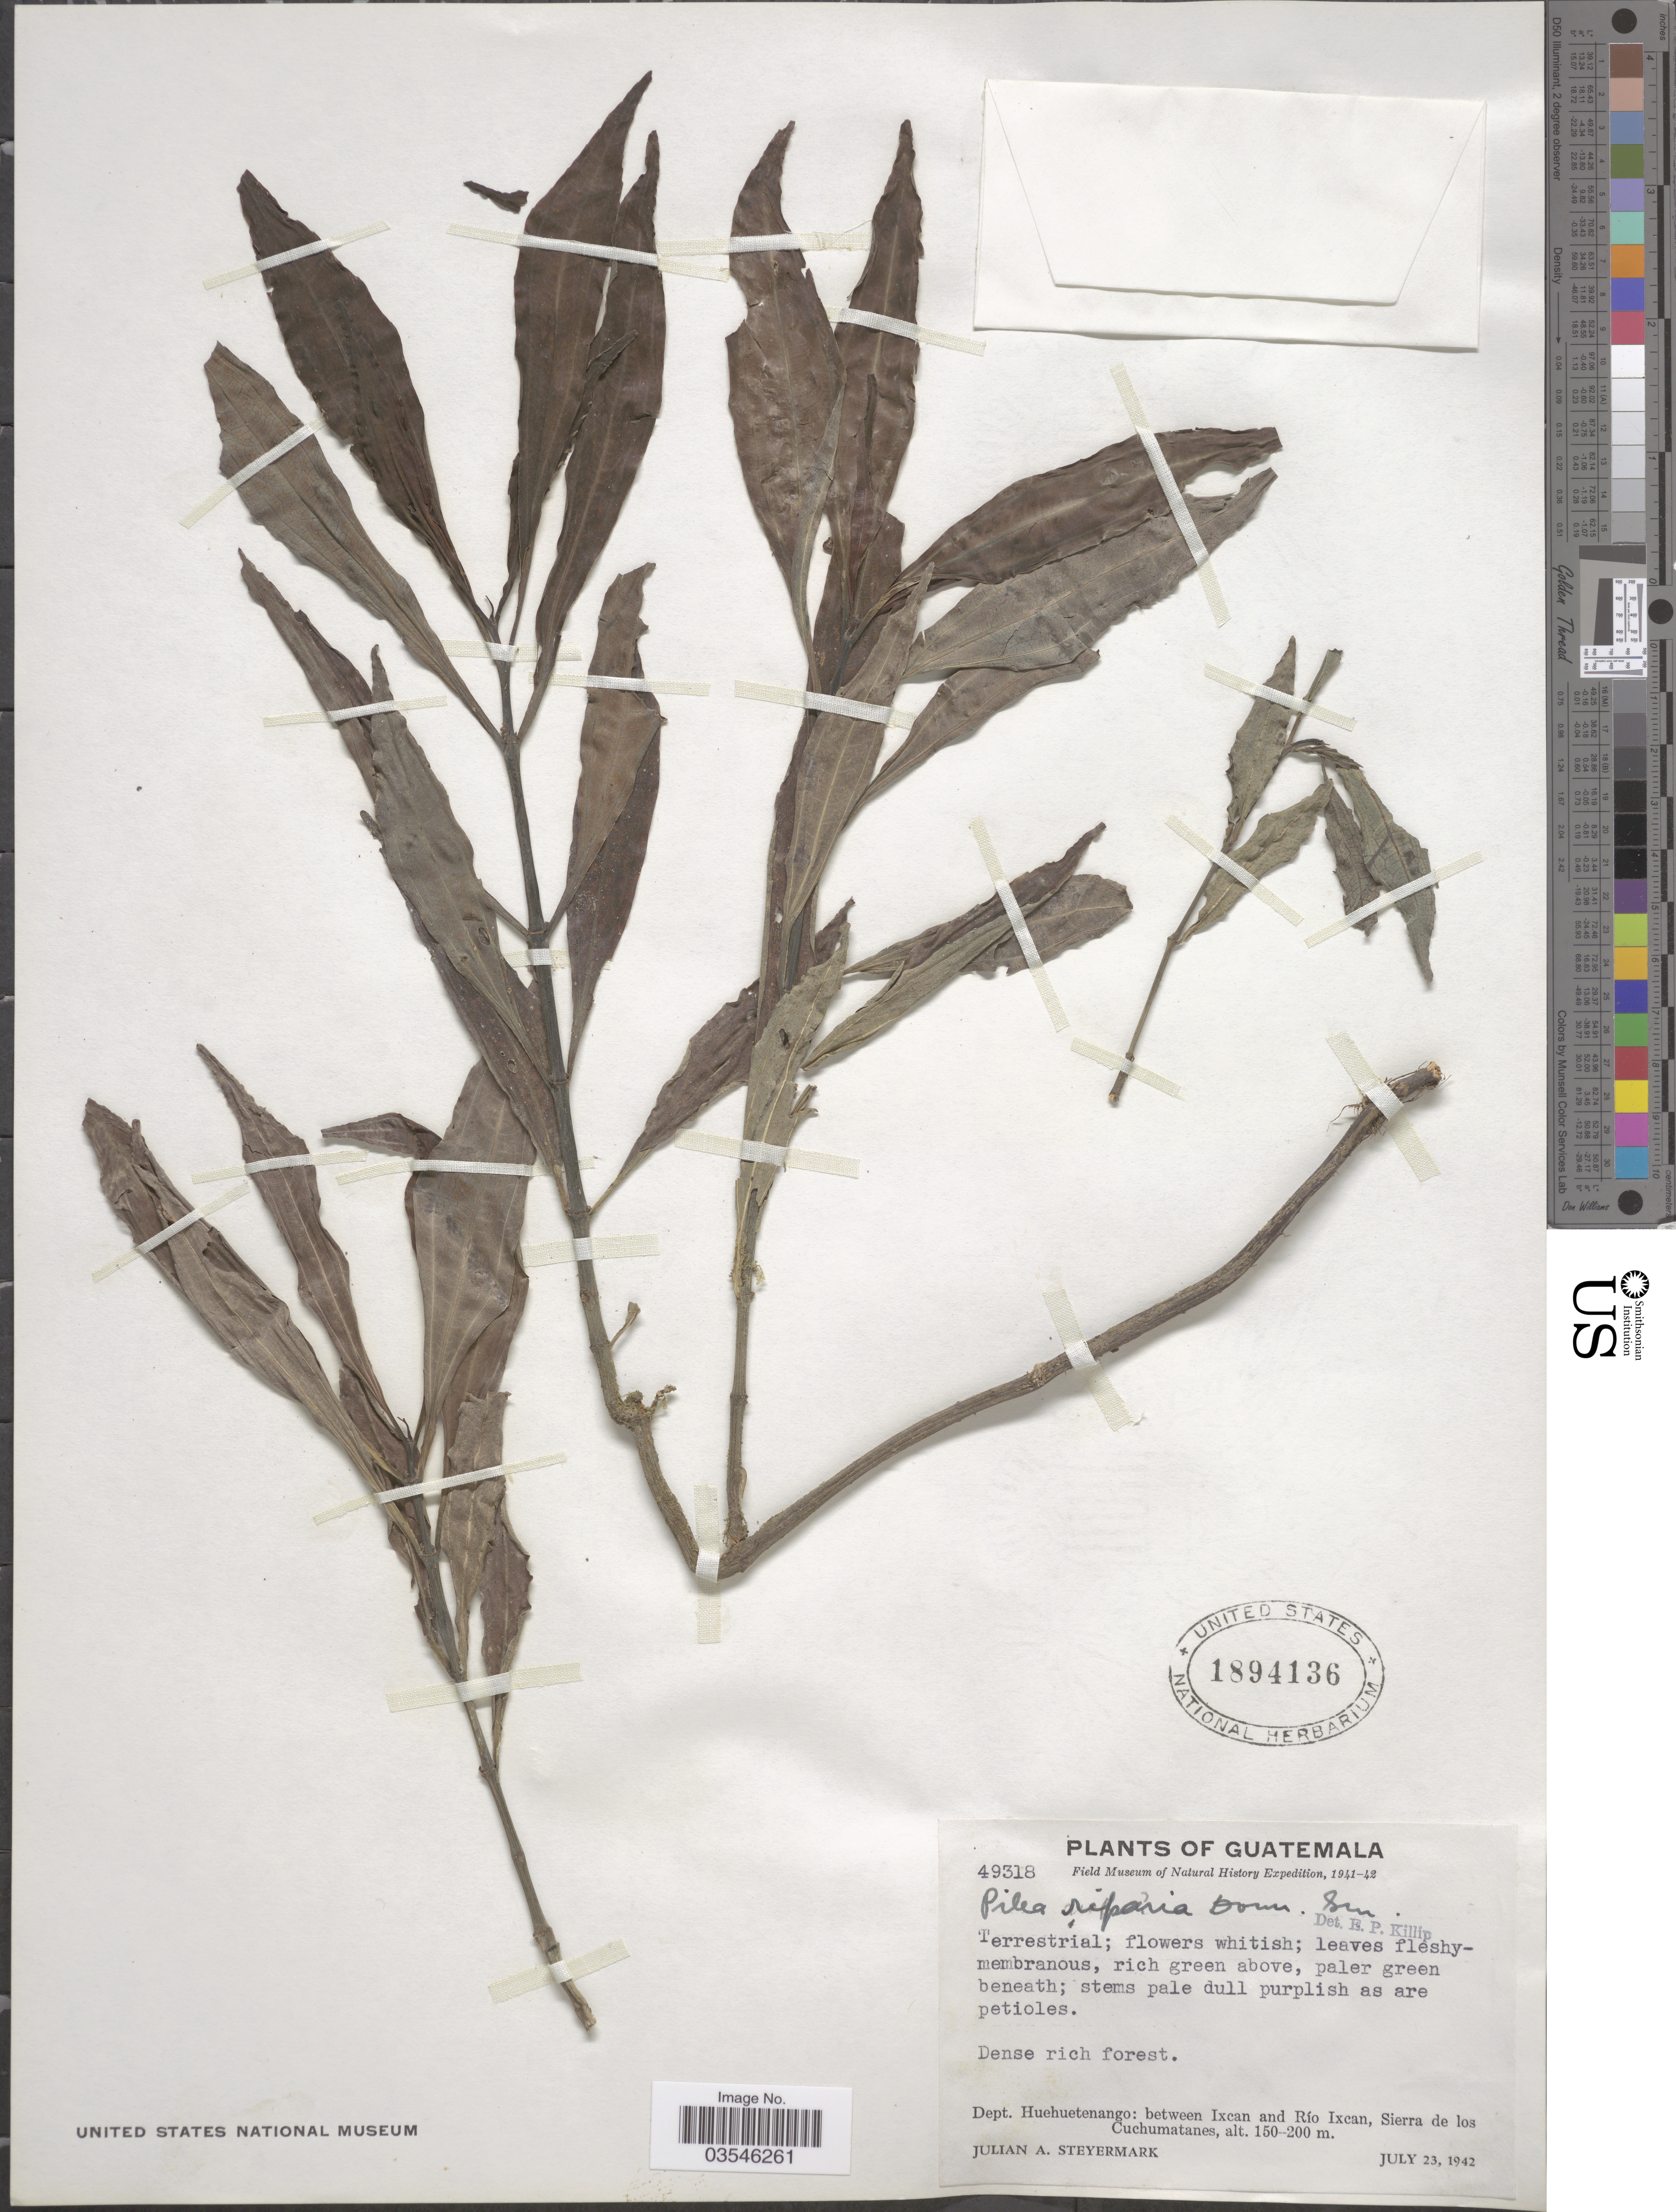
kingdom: Plantae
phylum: Tracheophyta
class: Magnoliopsida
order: Rosales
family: Urticaceae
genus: Pilea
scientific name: Pilea riparia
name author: Donn. Sm.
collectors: J. Steyermark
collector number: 49318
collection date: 1942-07-23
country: Guatemala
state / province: Huehuetenango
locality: Dept. Huehuetenango: between Ixcan and Río Ixcan, Sierra de los Cuchumatanes.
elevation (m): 150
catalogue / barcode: US 1894136